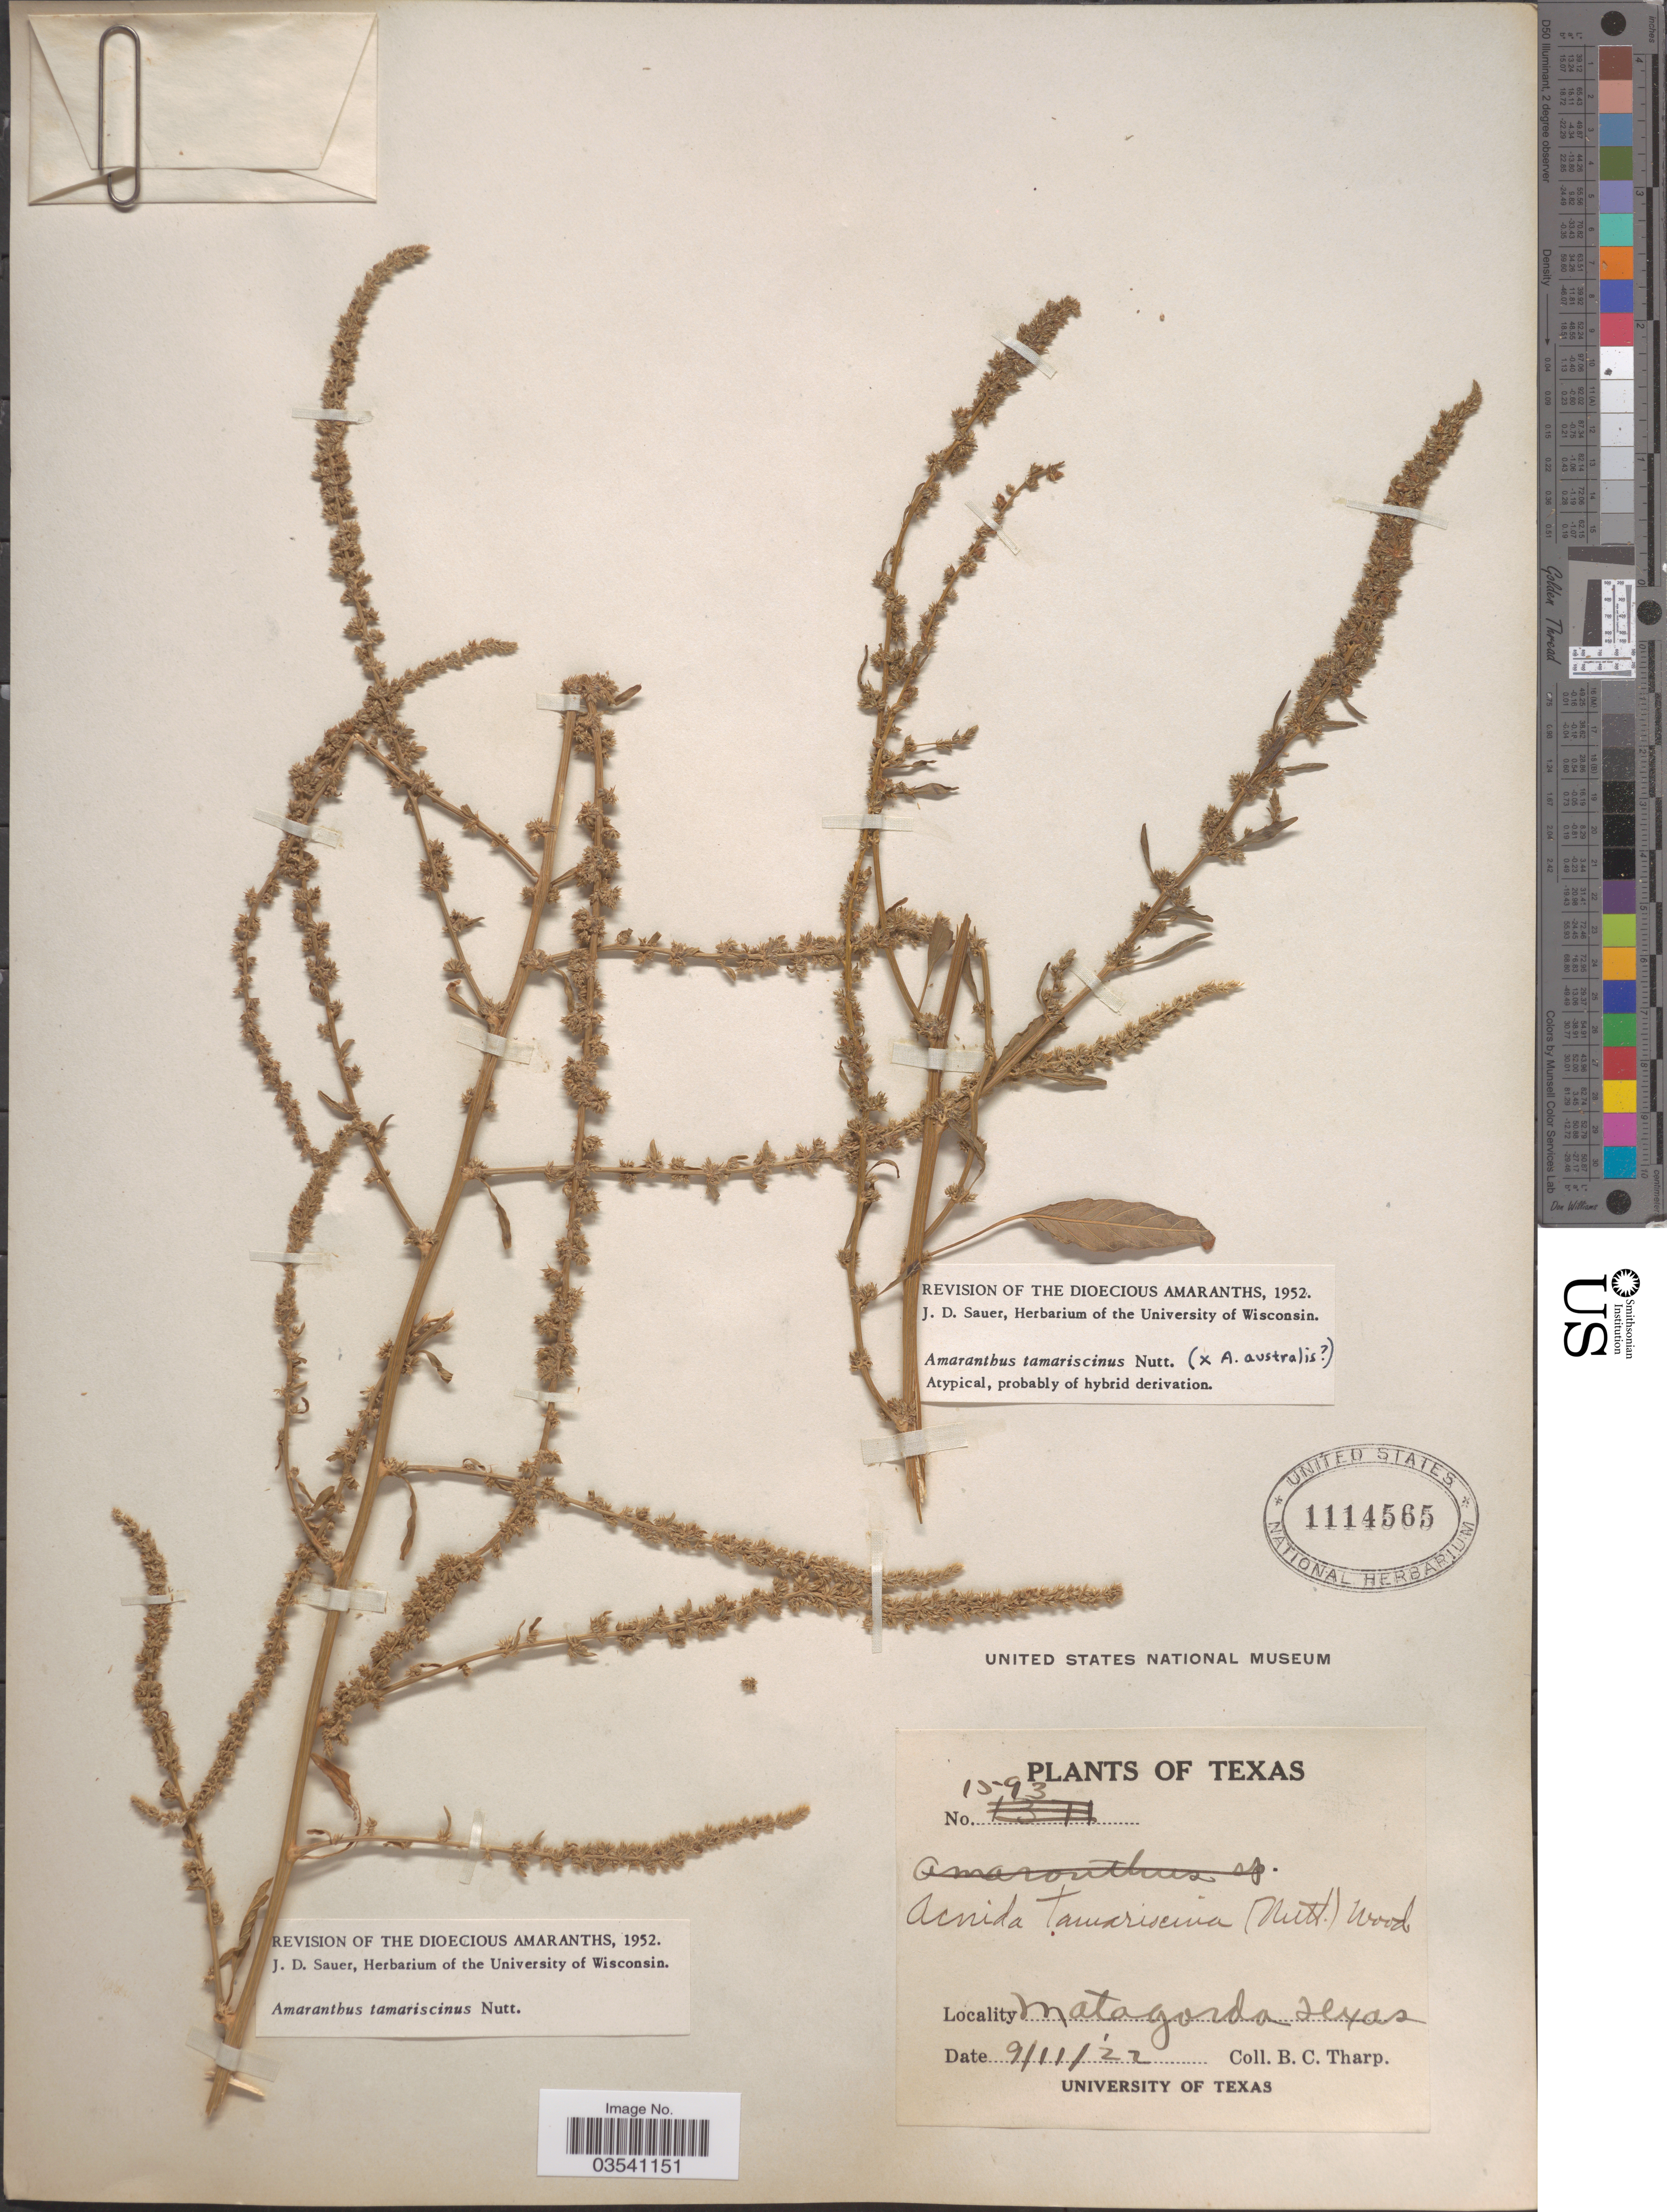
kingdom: Plantae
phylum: Tracheophyta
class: Magnoliopsida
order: Caryophyllales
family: Amaranthaceae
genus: Amaranthus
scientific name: Amaranthus tamariscinus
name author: Nutt.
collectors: B. C. Tharp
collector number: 1593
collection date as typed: Transcribed d/m/y: 11/9/22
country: United States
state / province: Texas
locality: Matagorda.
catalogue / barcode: US 1114565